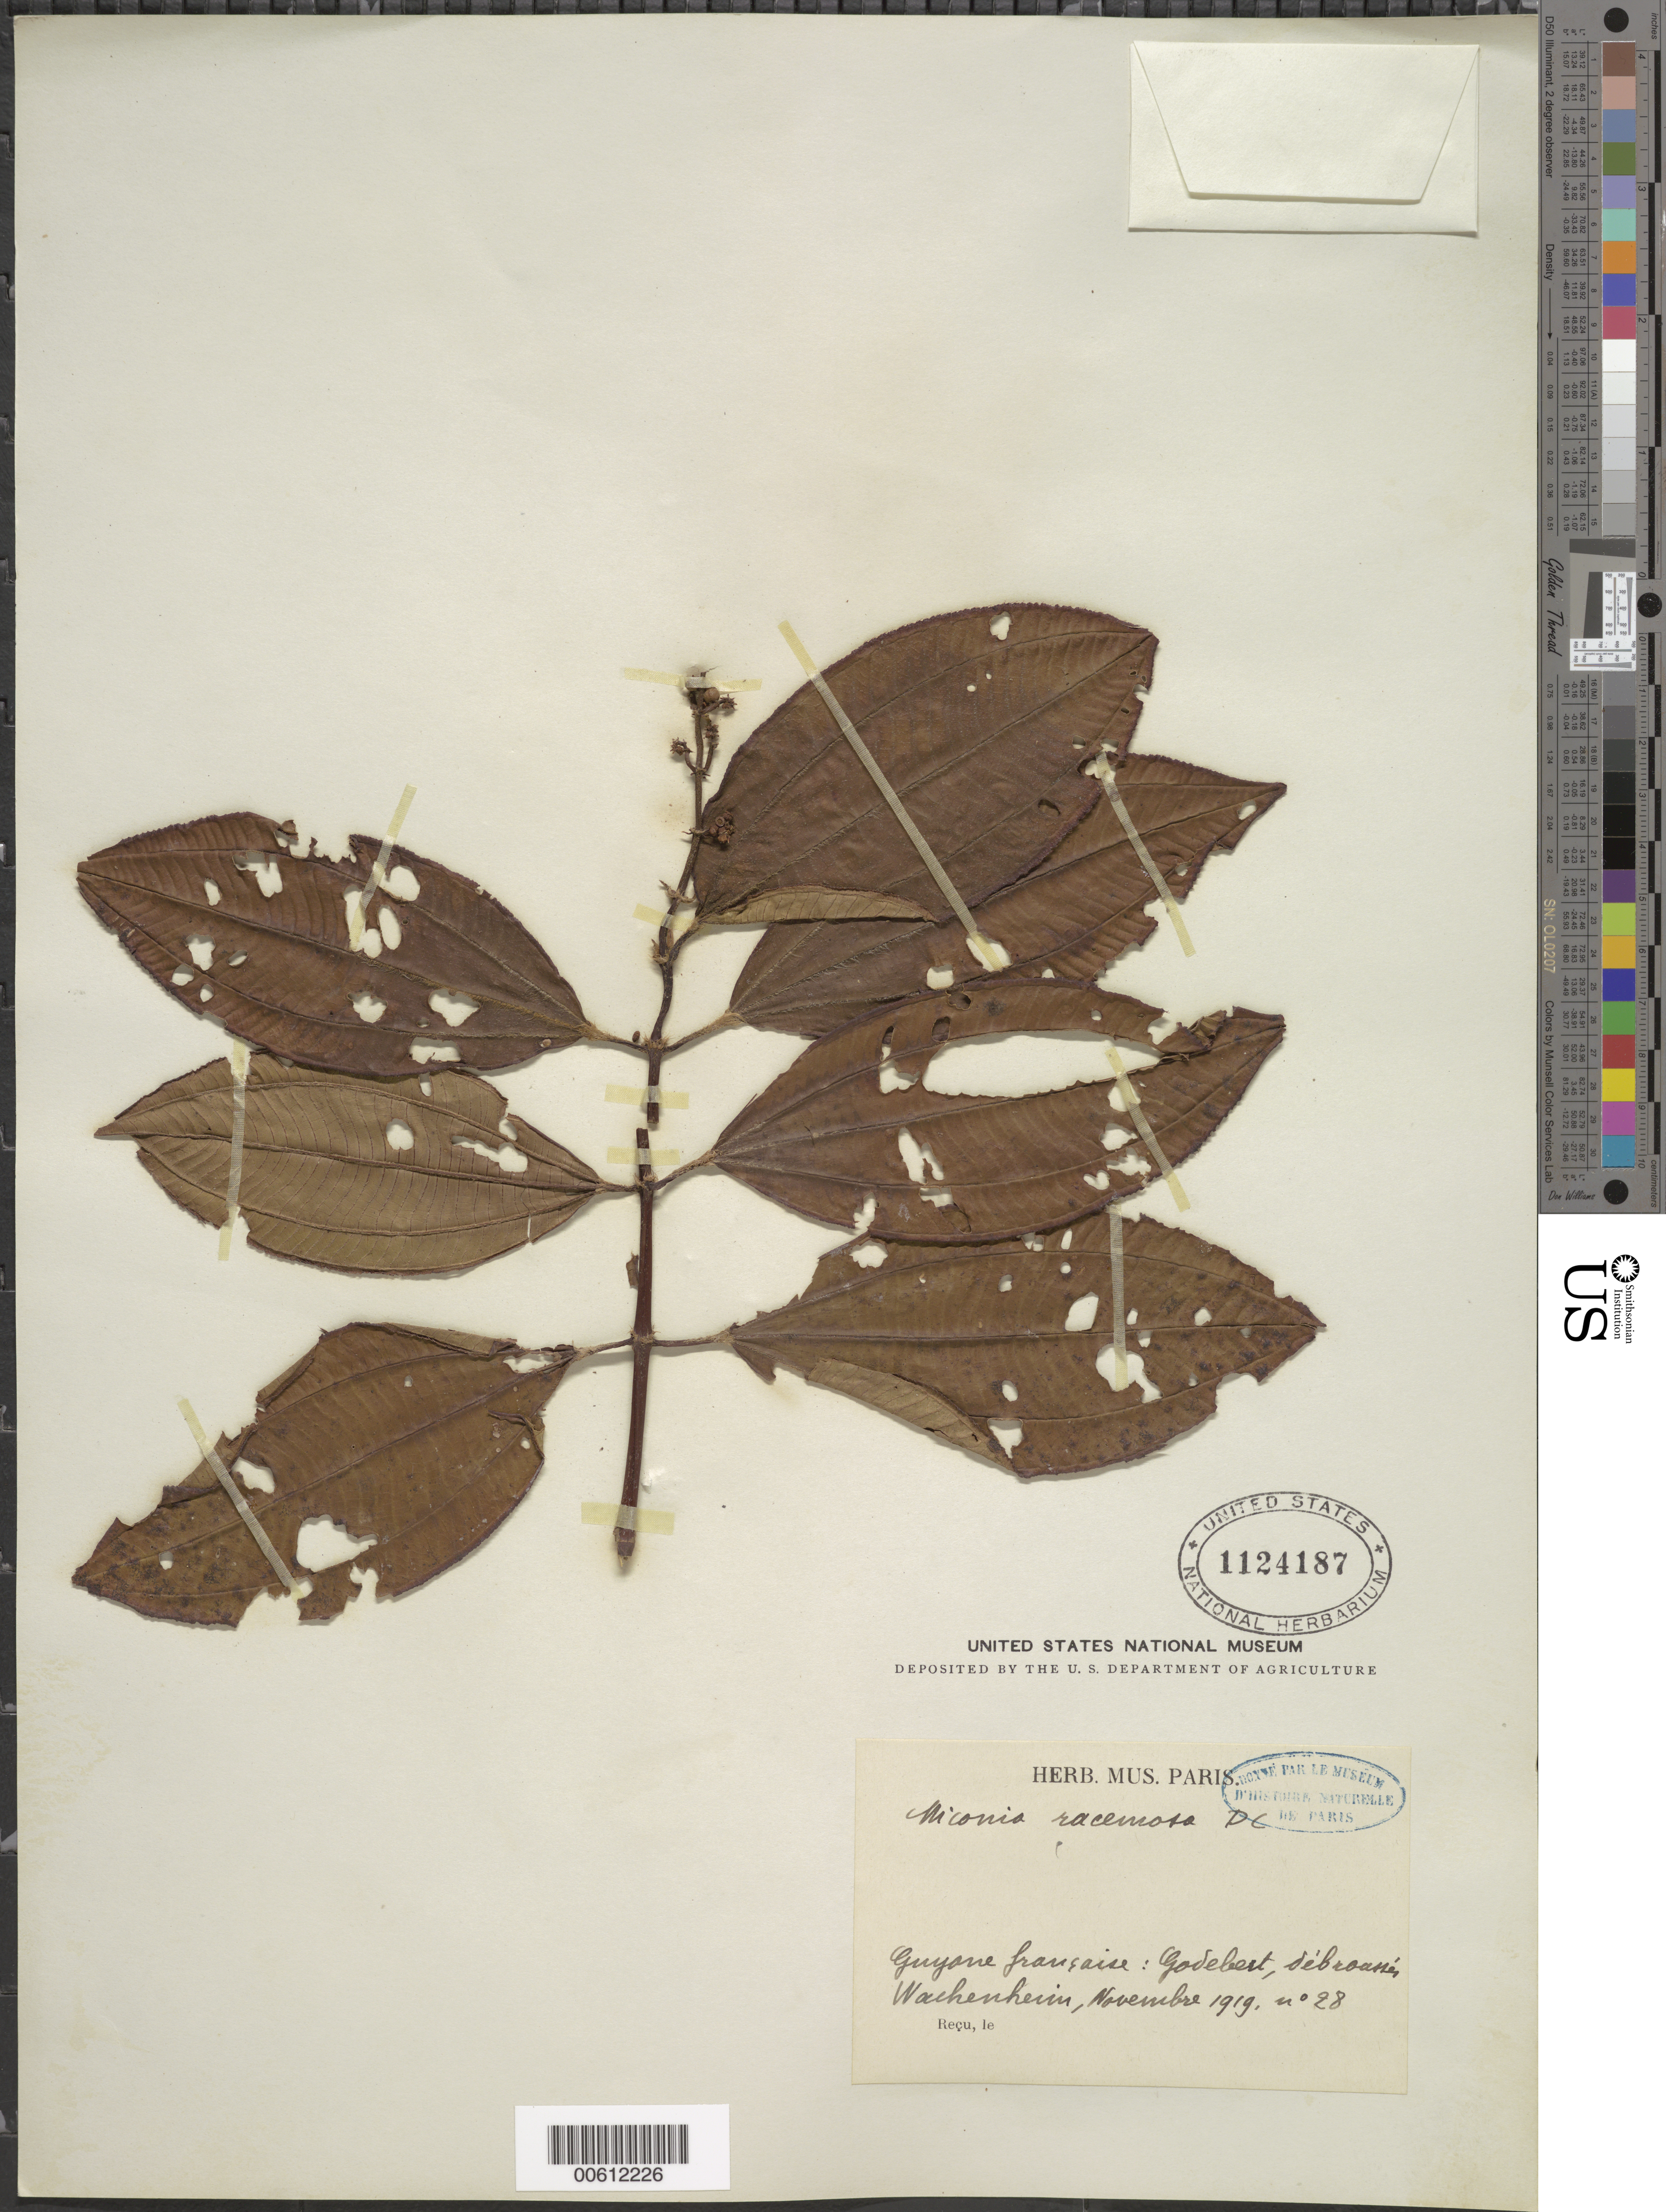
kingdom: Plantae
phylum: Tracheophyta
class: Magnoliopsida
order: Myrtales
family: Melastomataceae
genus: Miconia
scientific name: Miconia racemosa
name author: (Aubl.) DC.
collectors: G. Wachenheim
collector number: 28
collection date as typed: Nov-19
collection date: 1919-11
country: French Guiana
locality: Godebert, Débroussés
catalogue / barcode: US 1124187